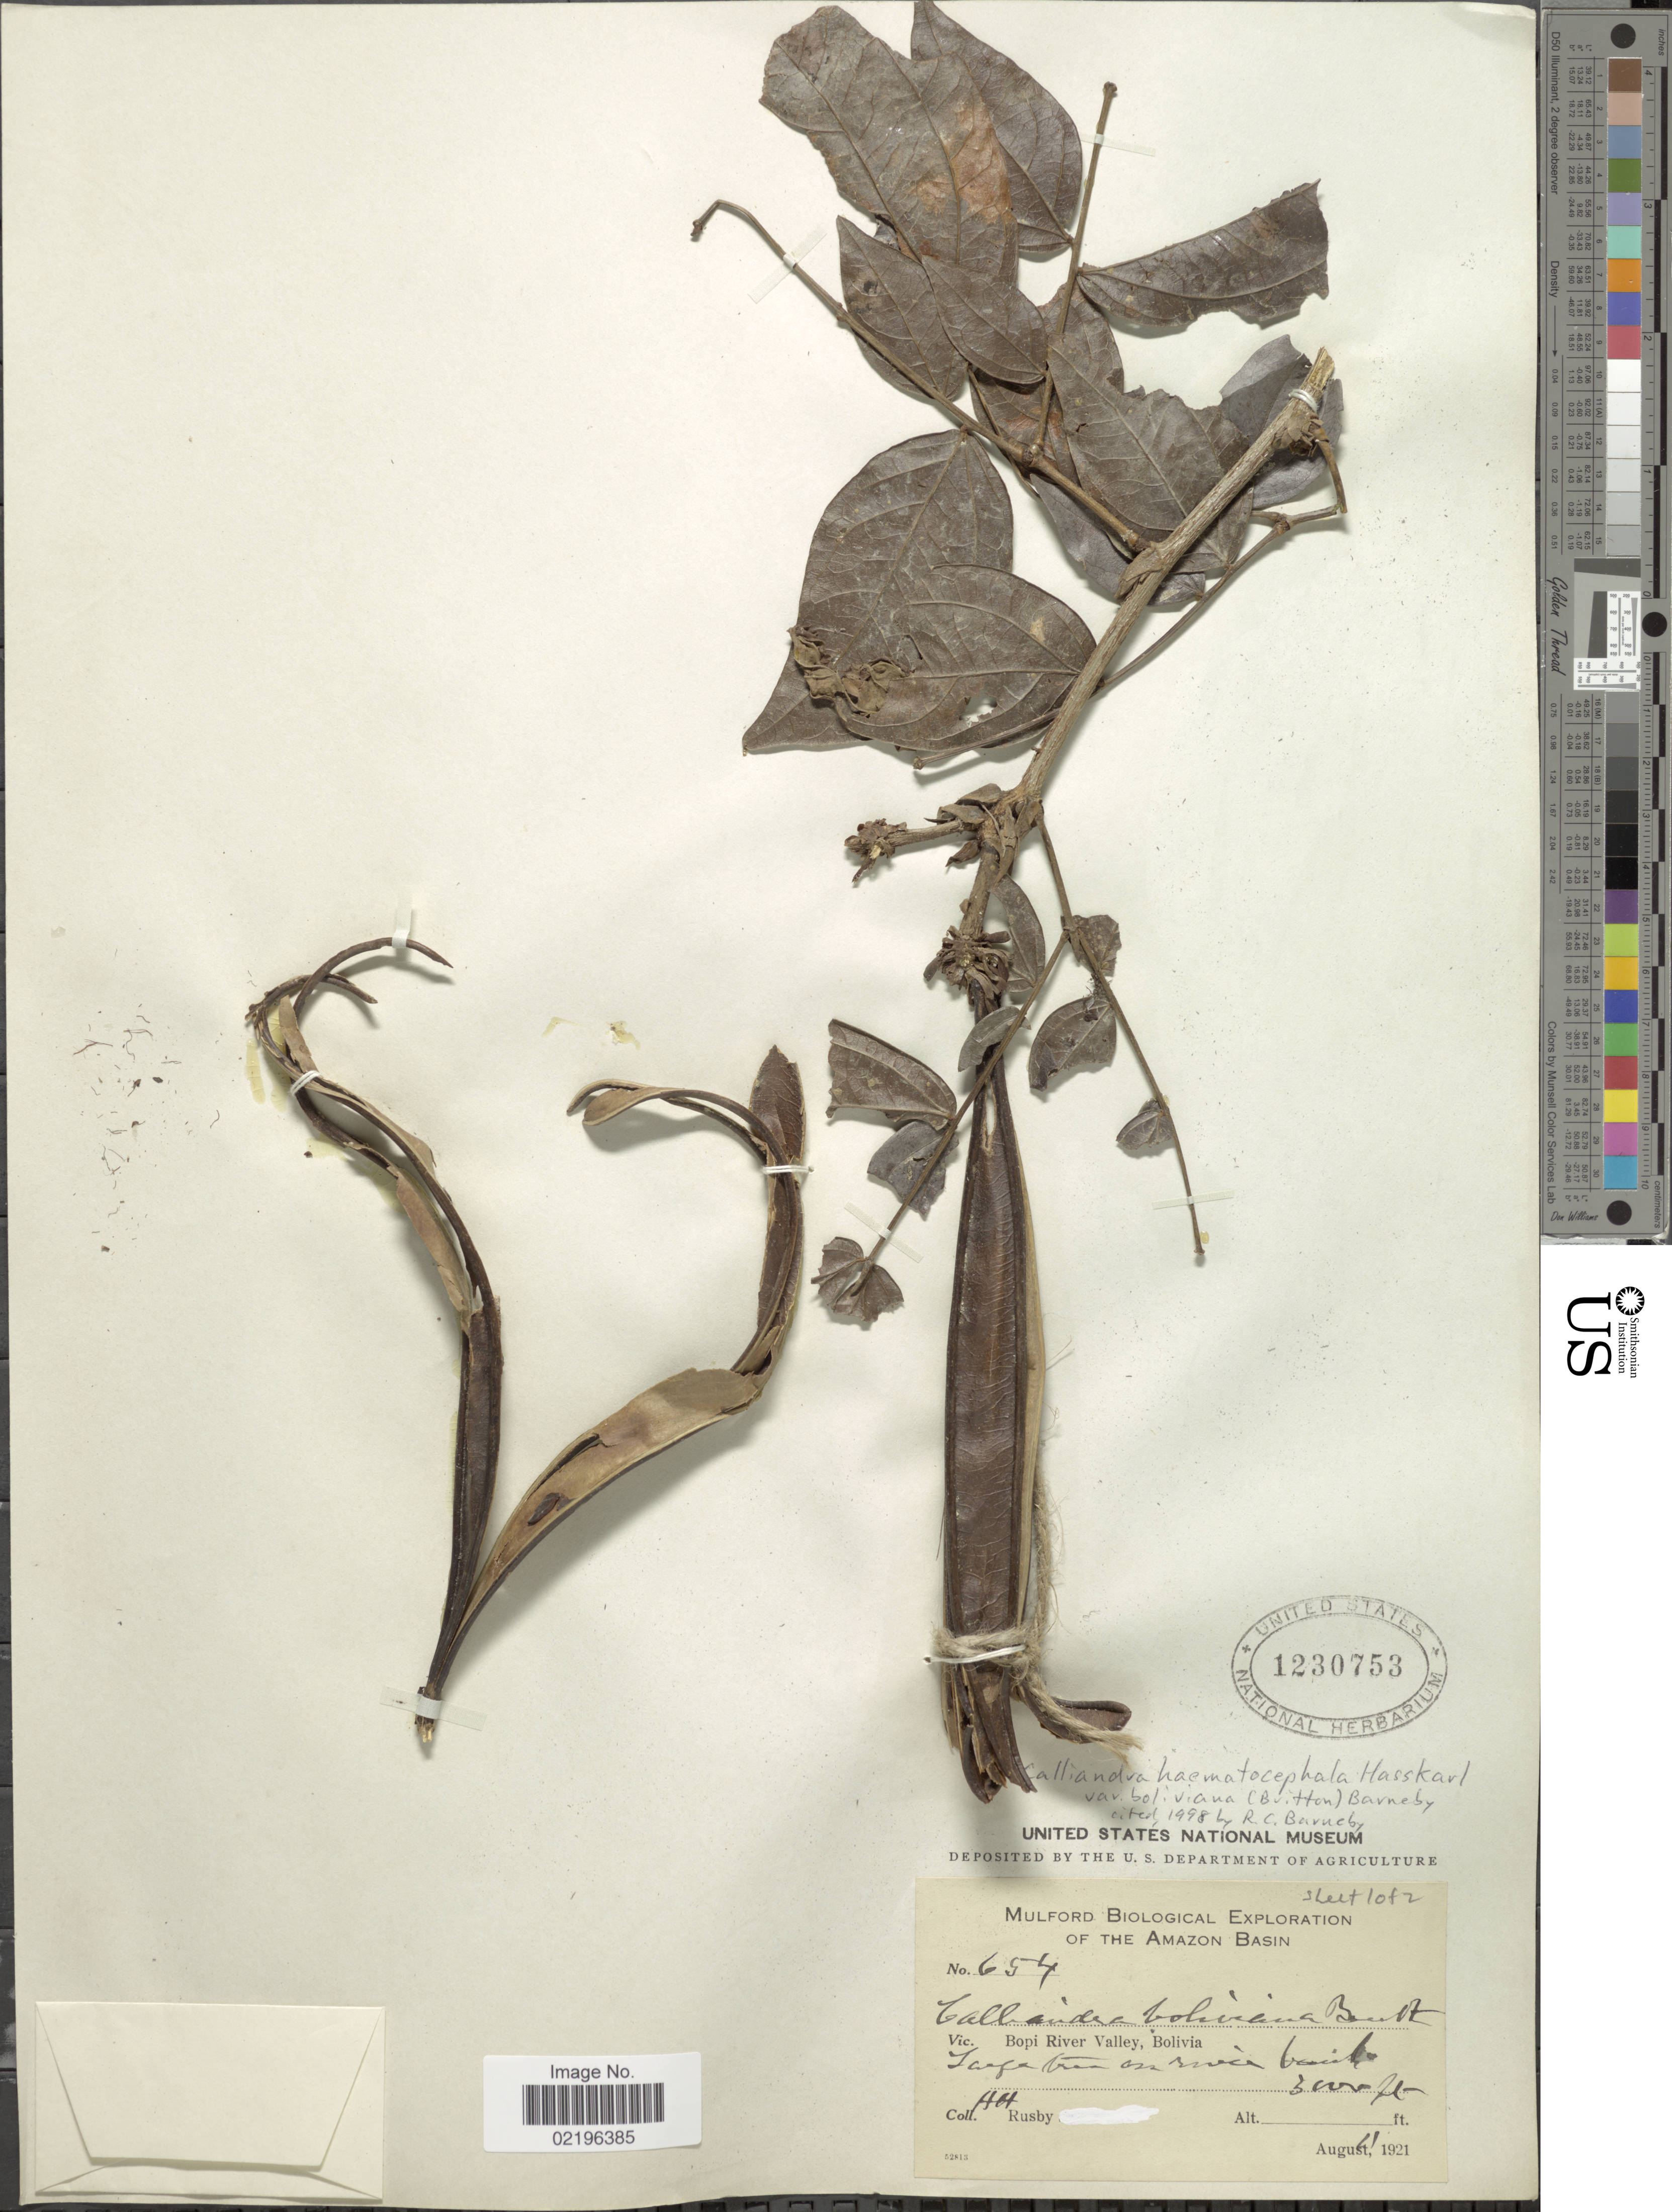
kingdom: Plantae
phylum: Tracheophyta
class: Magnoliopsida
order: Fabales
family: Fabaceae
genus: Calliandra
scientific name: Calliandra haematocephala var. boliviana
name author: (Britton) Barneby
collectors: H. H. Rusby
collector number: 654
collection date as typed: August 11, 1921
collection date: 1921-08-11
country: Bolivia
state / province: La Paz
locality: Bopi River Valley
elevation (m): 914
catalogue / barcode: US 1230753